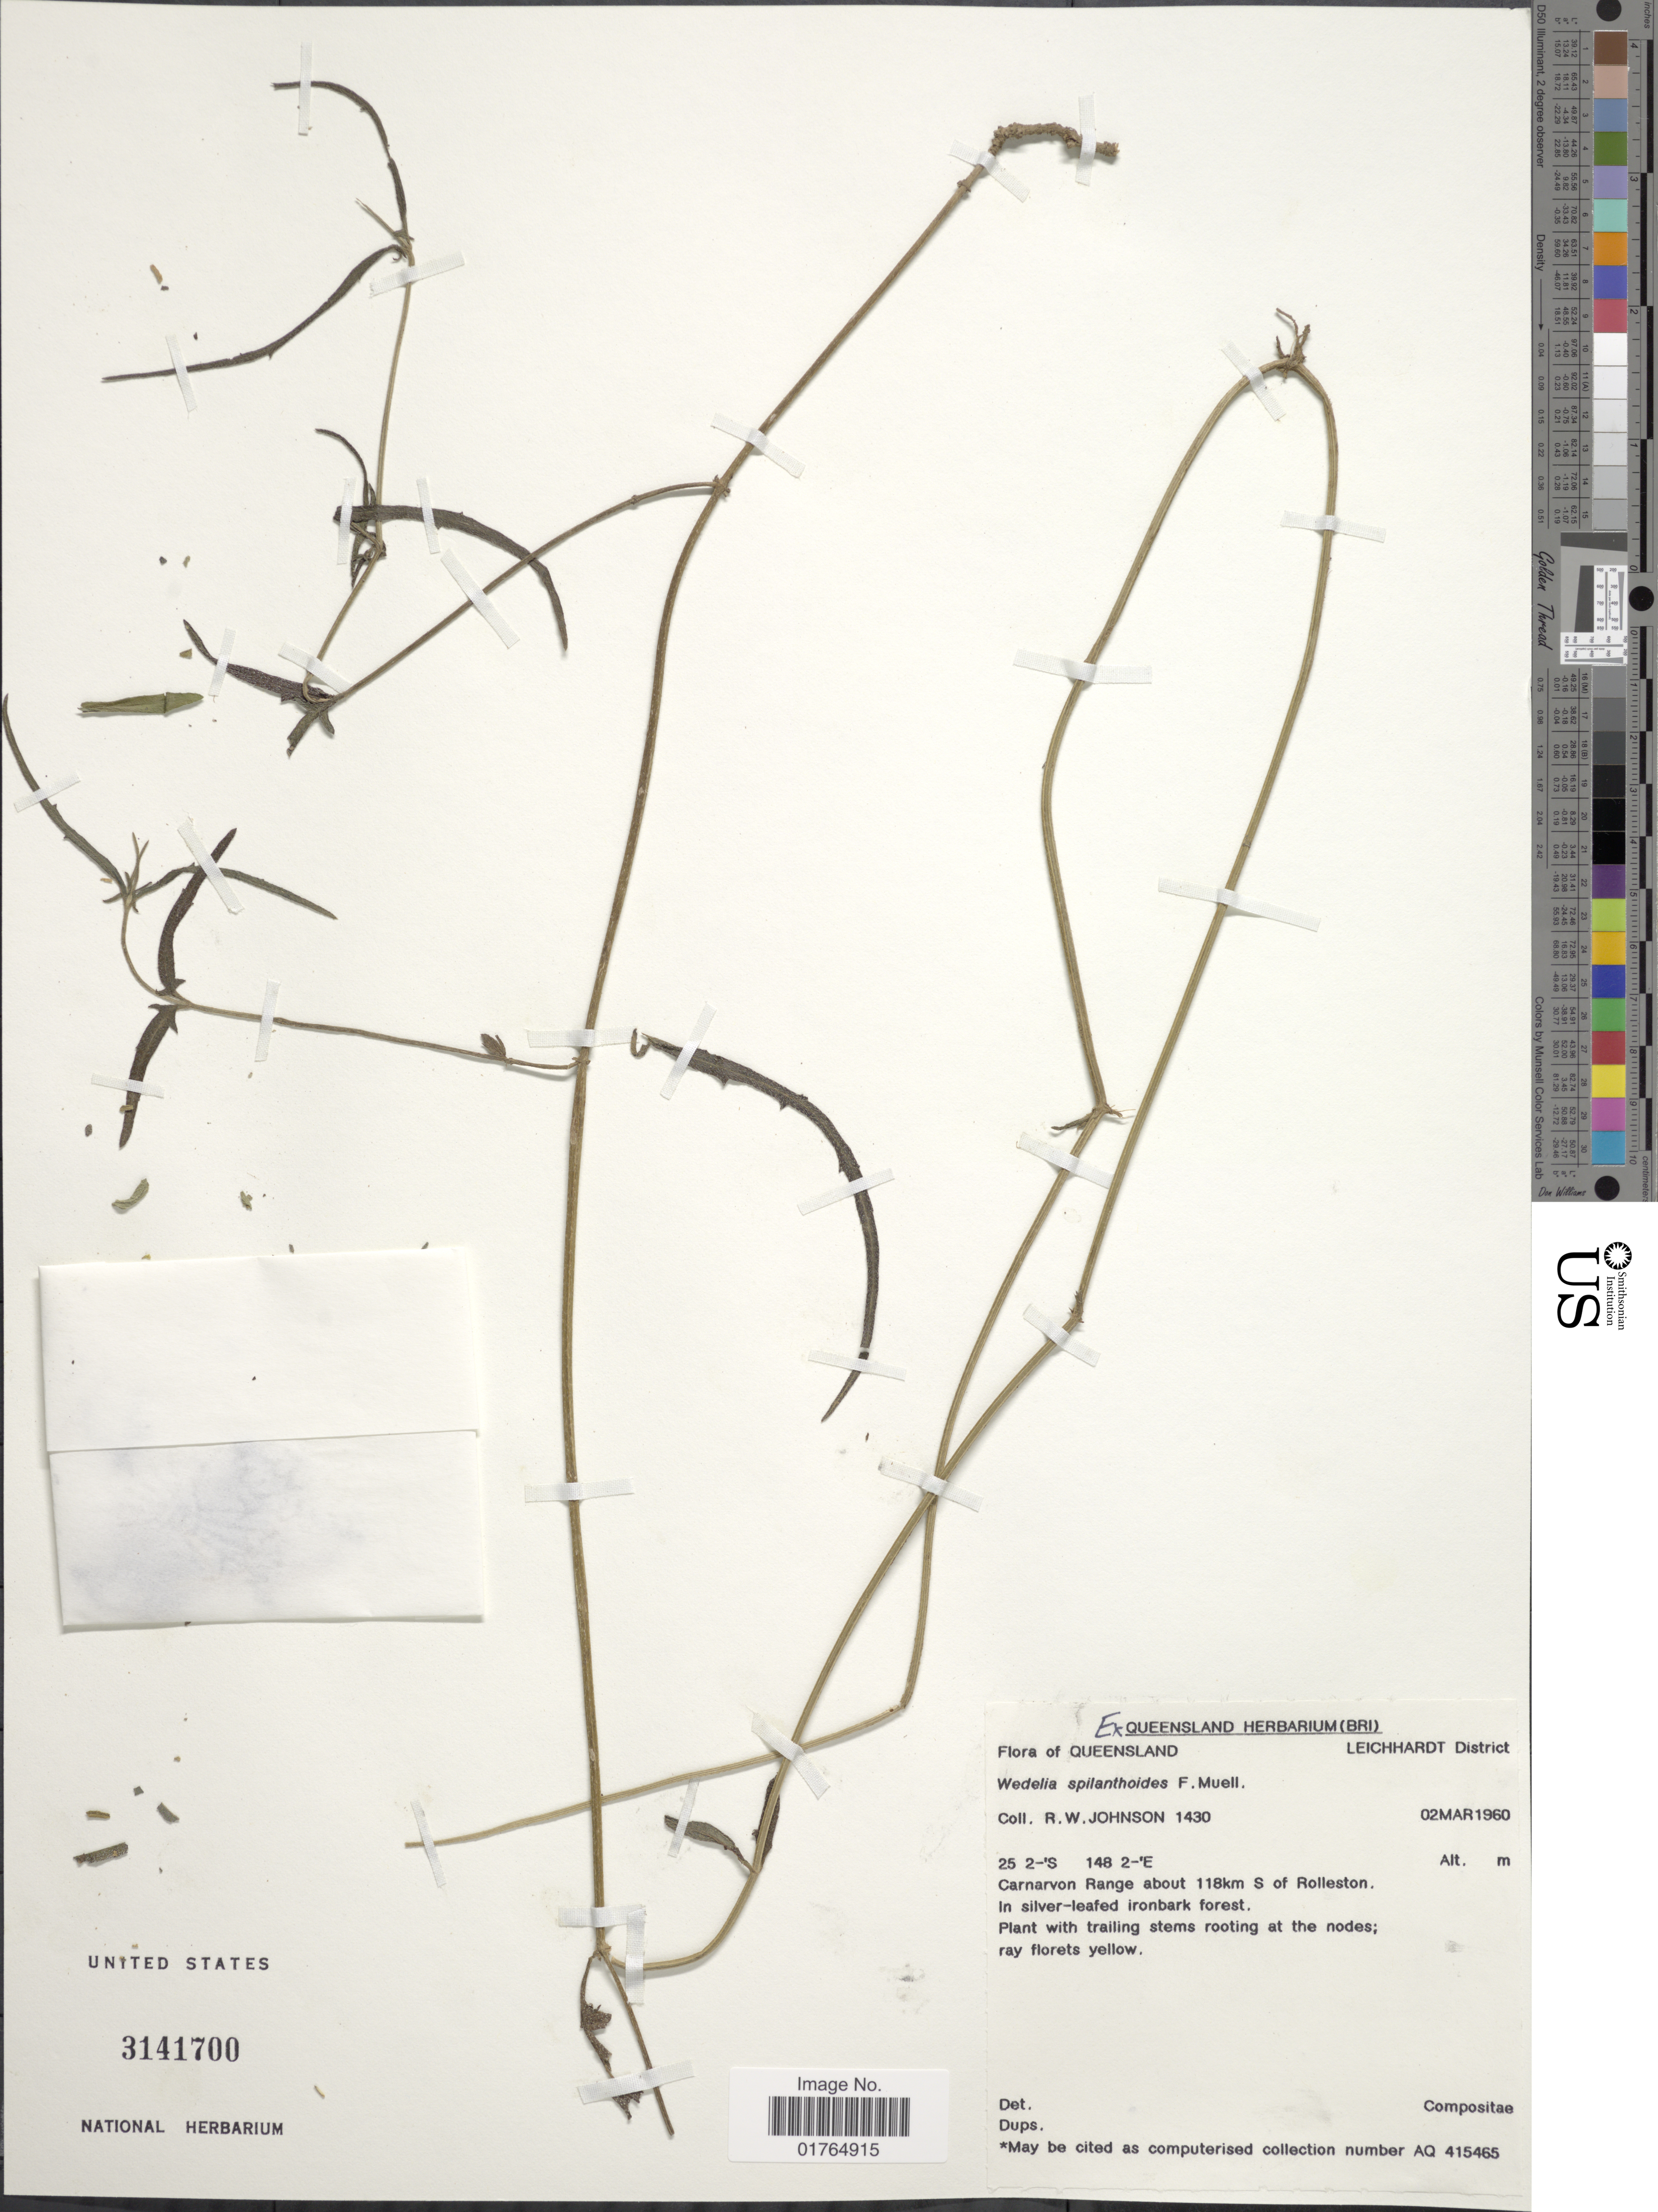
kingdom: Plantae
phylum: Tracheophyta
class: Magnoliopsida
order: Asterales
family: Asteraceae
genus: Wedelia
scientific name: Wedelia spilanthoides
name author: F. Muell.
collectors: R. W. Johnson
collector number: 1430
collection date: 1960-03-02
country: Australia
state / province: Queensland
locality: Leichhardt District, Carnarvon Range about 118 km S of Rolleston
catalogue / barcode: US 3141700